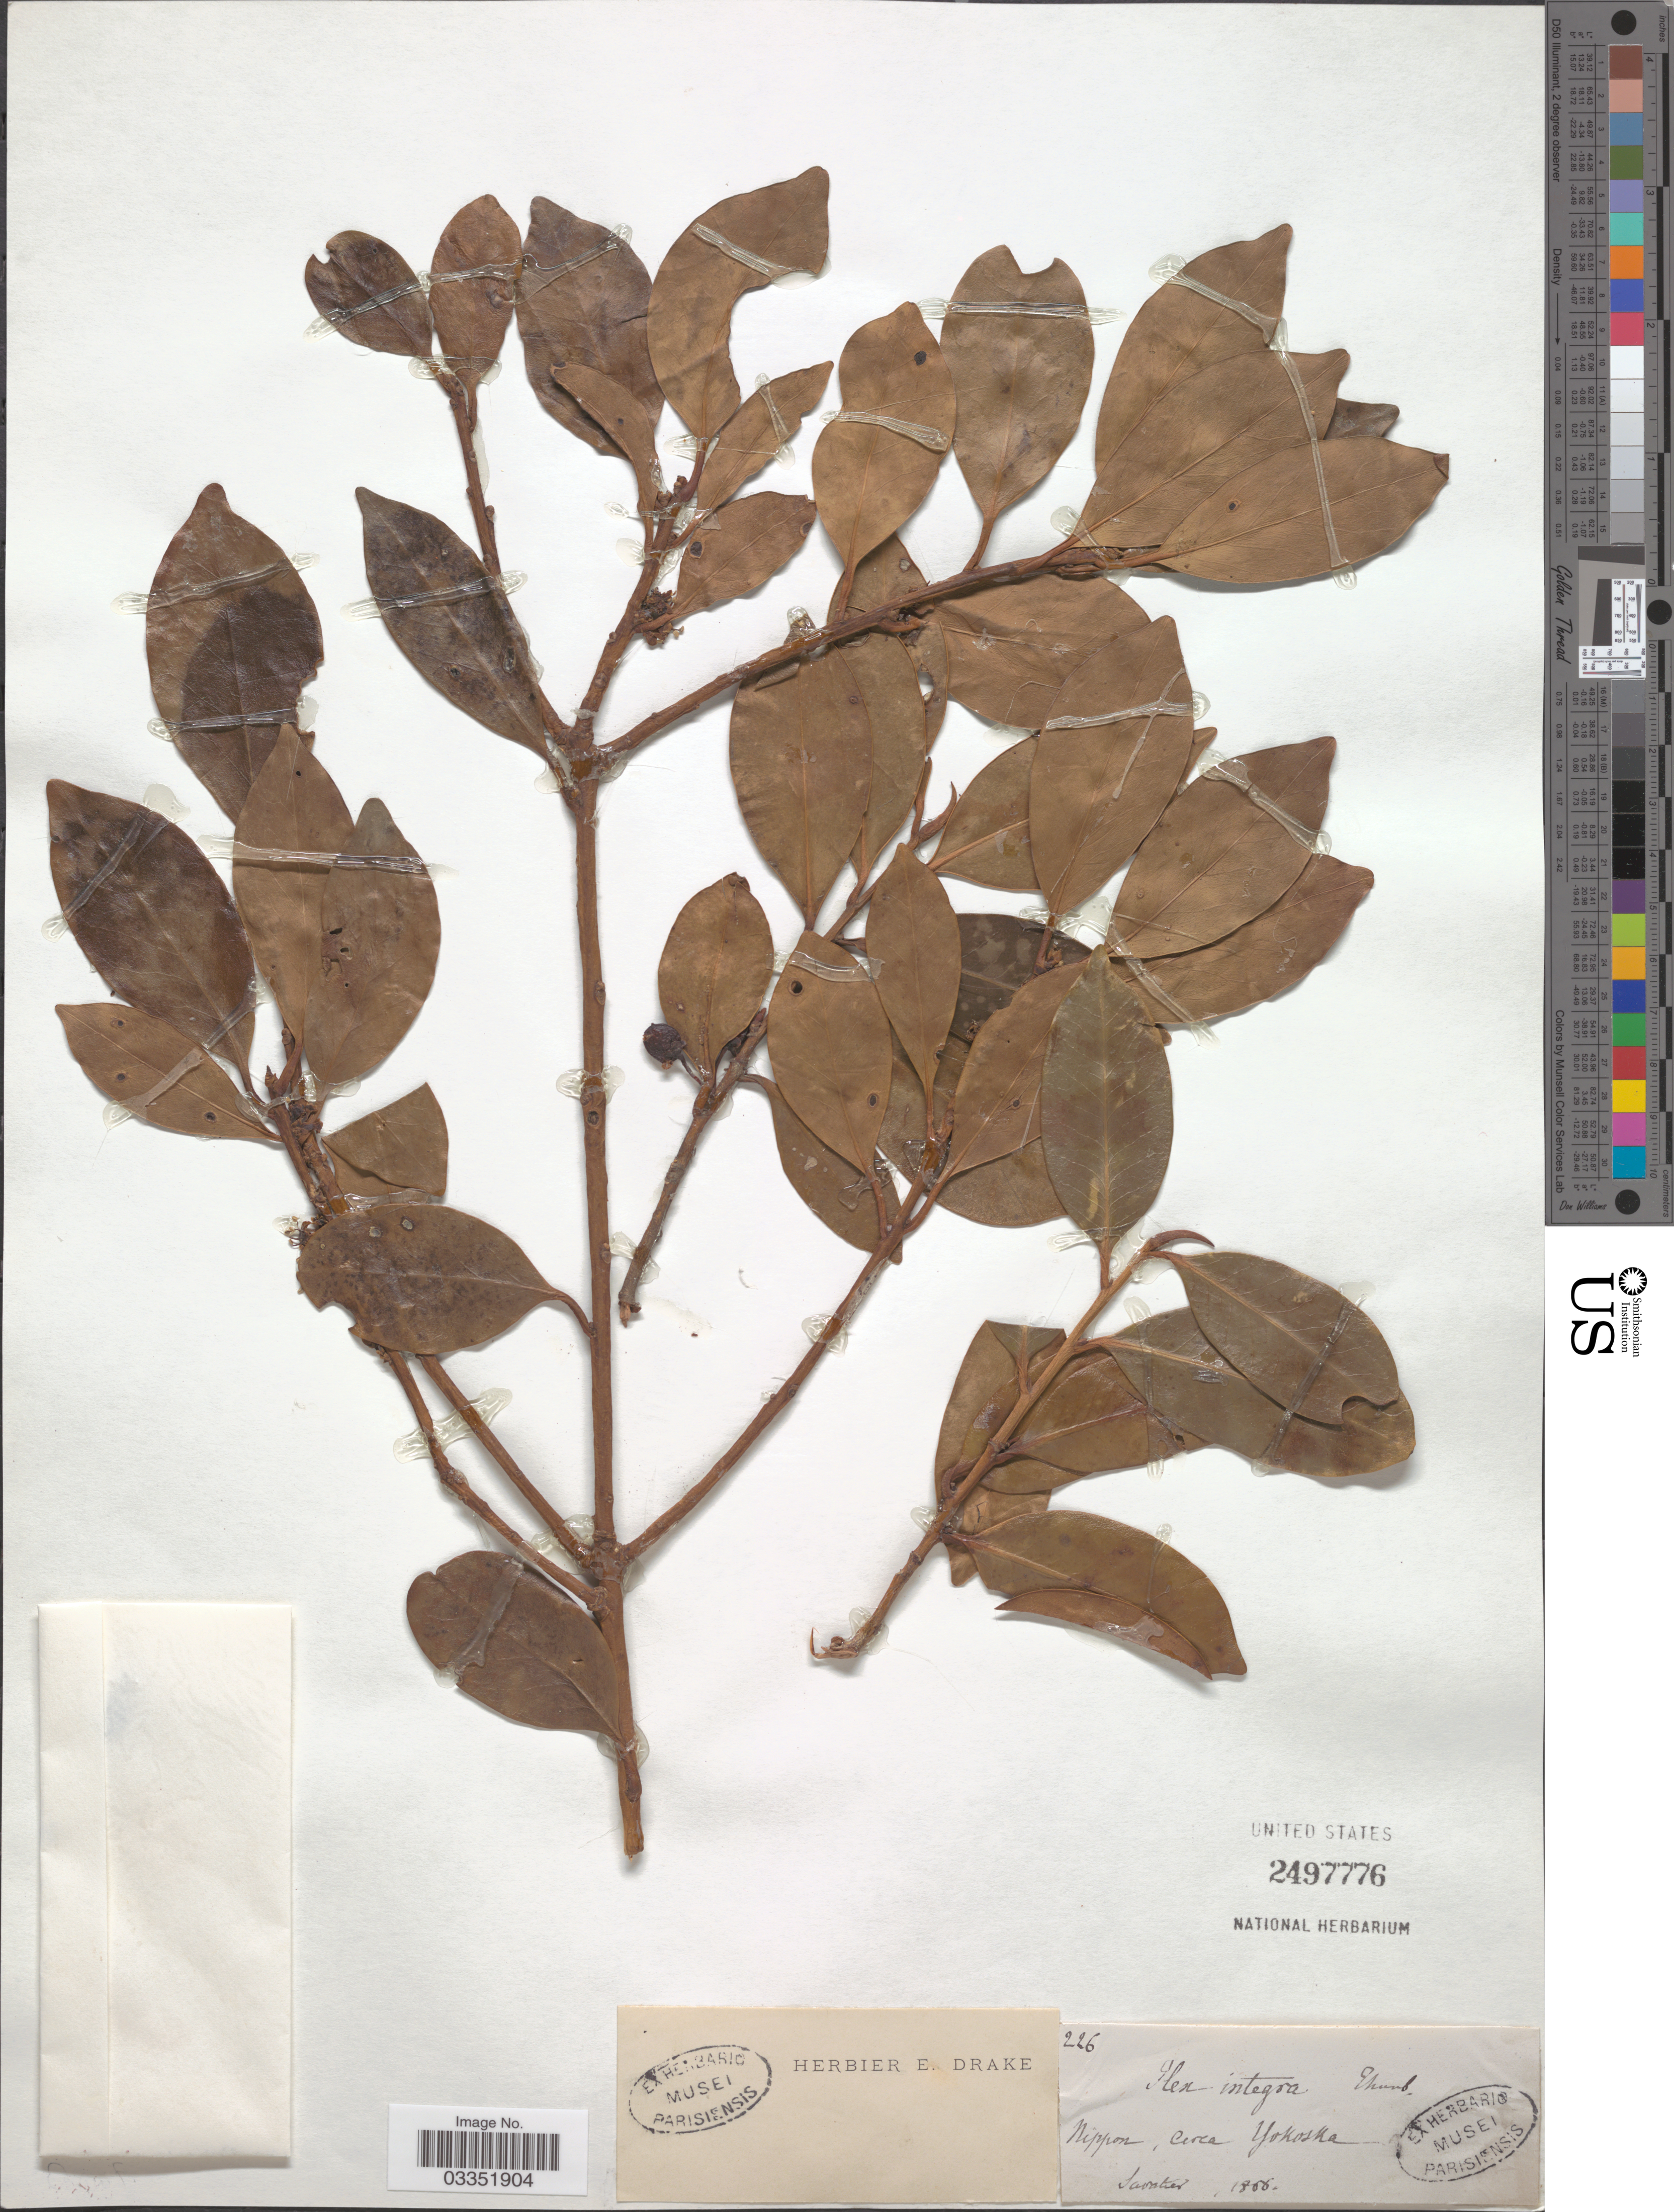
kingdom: Plantae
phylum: Tracheophyta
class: Magnoliopsida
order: Aquifoliales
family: Aquifoliaceae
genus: Ilex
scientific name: Ilex integra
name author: Thunb.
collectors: Savatier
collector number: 226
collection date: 1806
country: Japan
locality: Nippon, cerca Yokoska.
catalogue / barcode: US 2497776